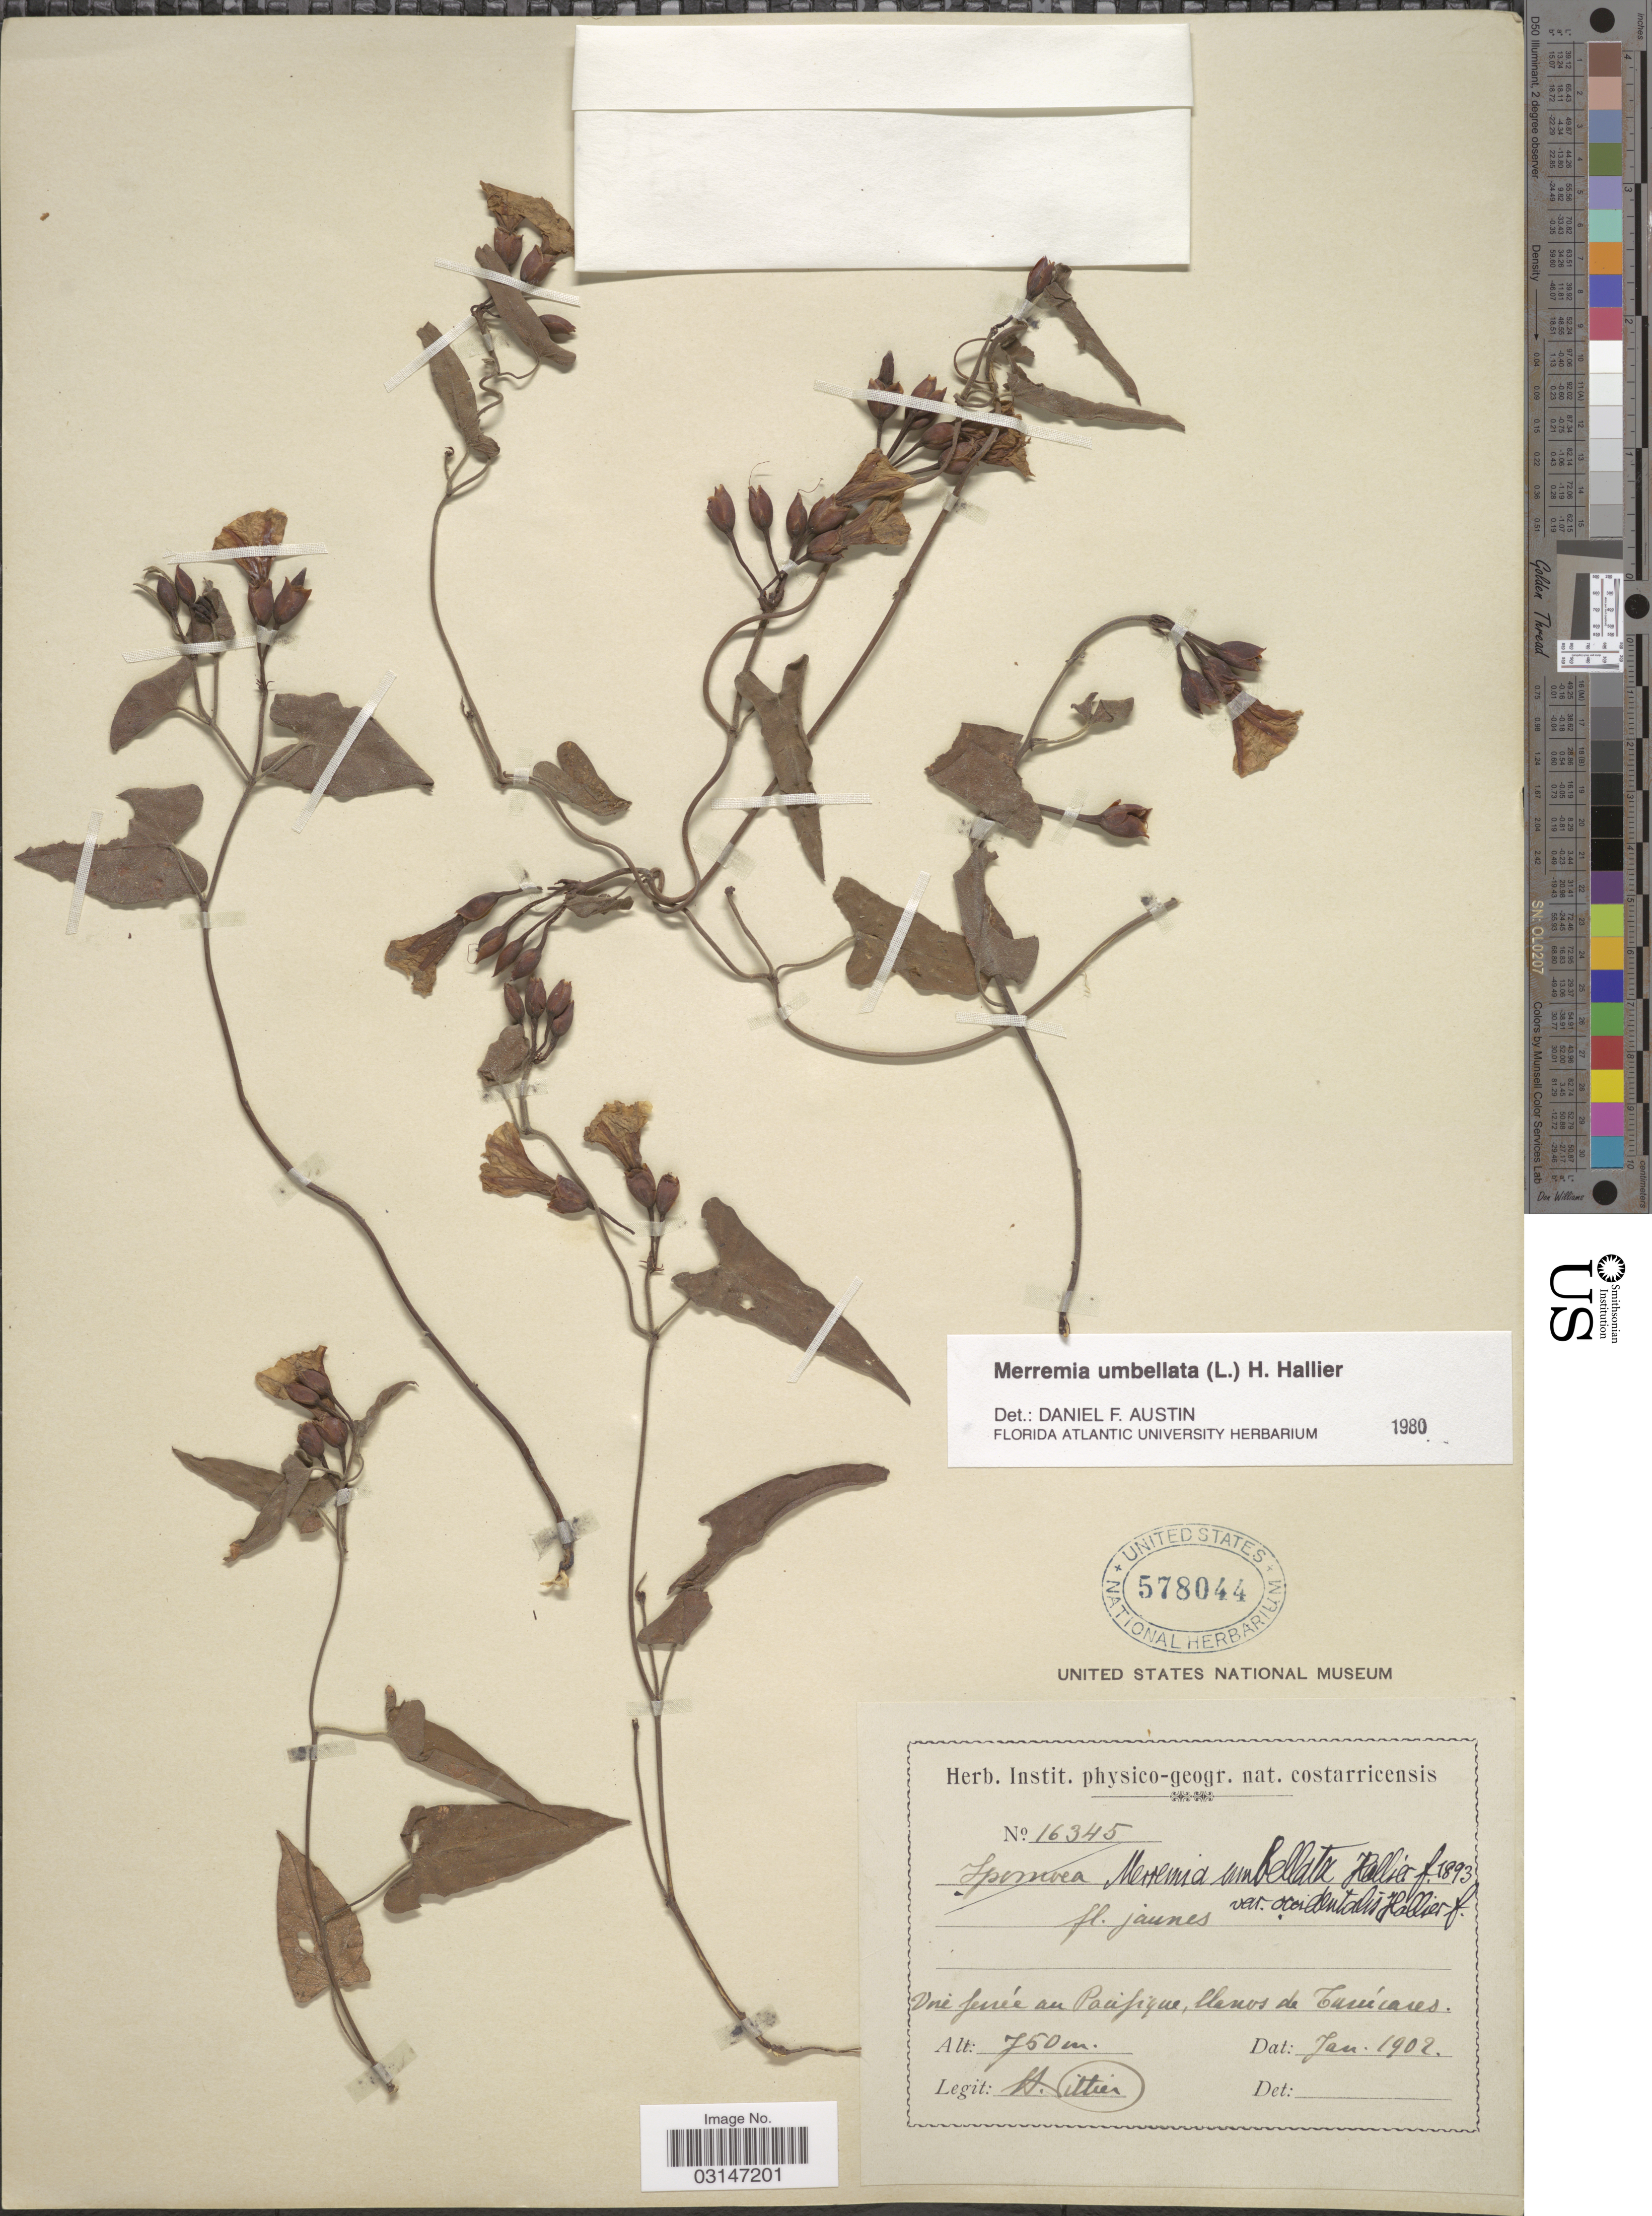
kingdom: Plantae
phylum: Tracheophyta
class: Magnoliopsida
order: Solanales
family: Convolvulaceae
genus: Camonea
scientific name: Camonea umbellata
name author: (L.) A. R. Simões & Staples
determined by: Strong, Mark T., (BOT), Smithsonian Institution - National Museum of Natural History (UNITED STATES)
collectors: H. F. Pittier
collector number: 16345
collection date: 1902-01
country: Costa Rica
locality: Vue ferreé au Pacifique, llanos de Turucares.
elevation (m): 750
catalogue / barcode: US 578044